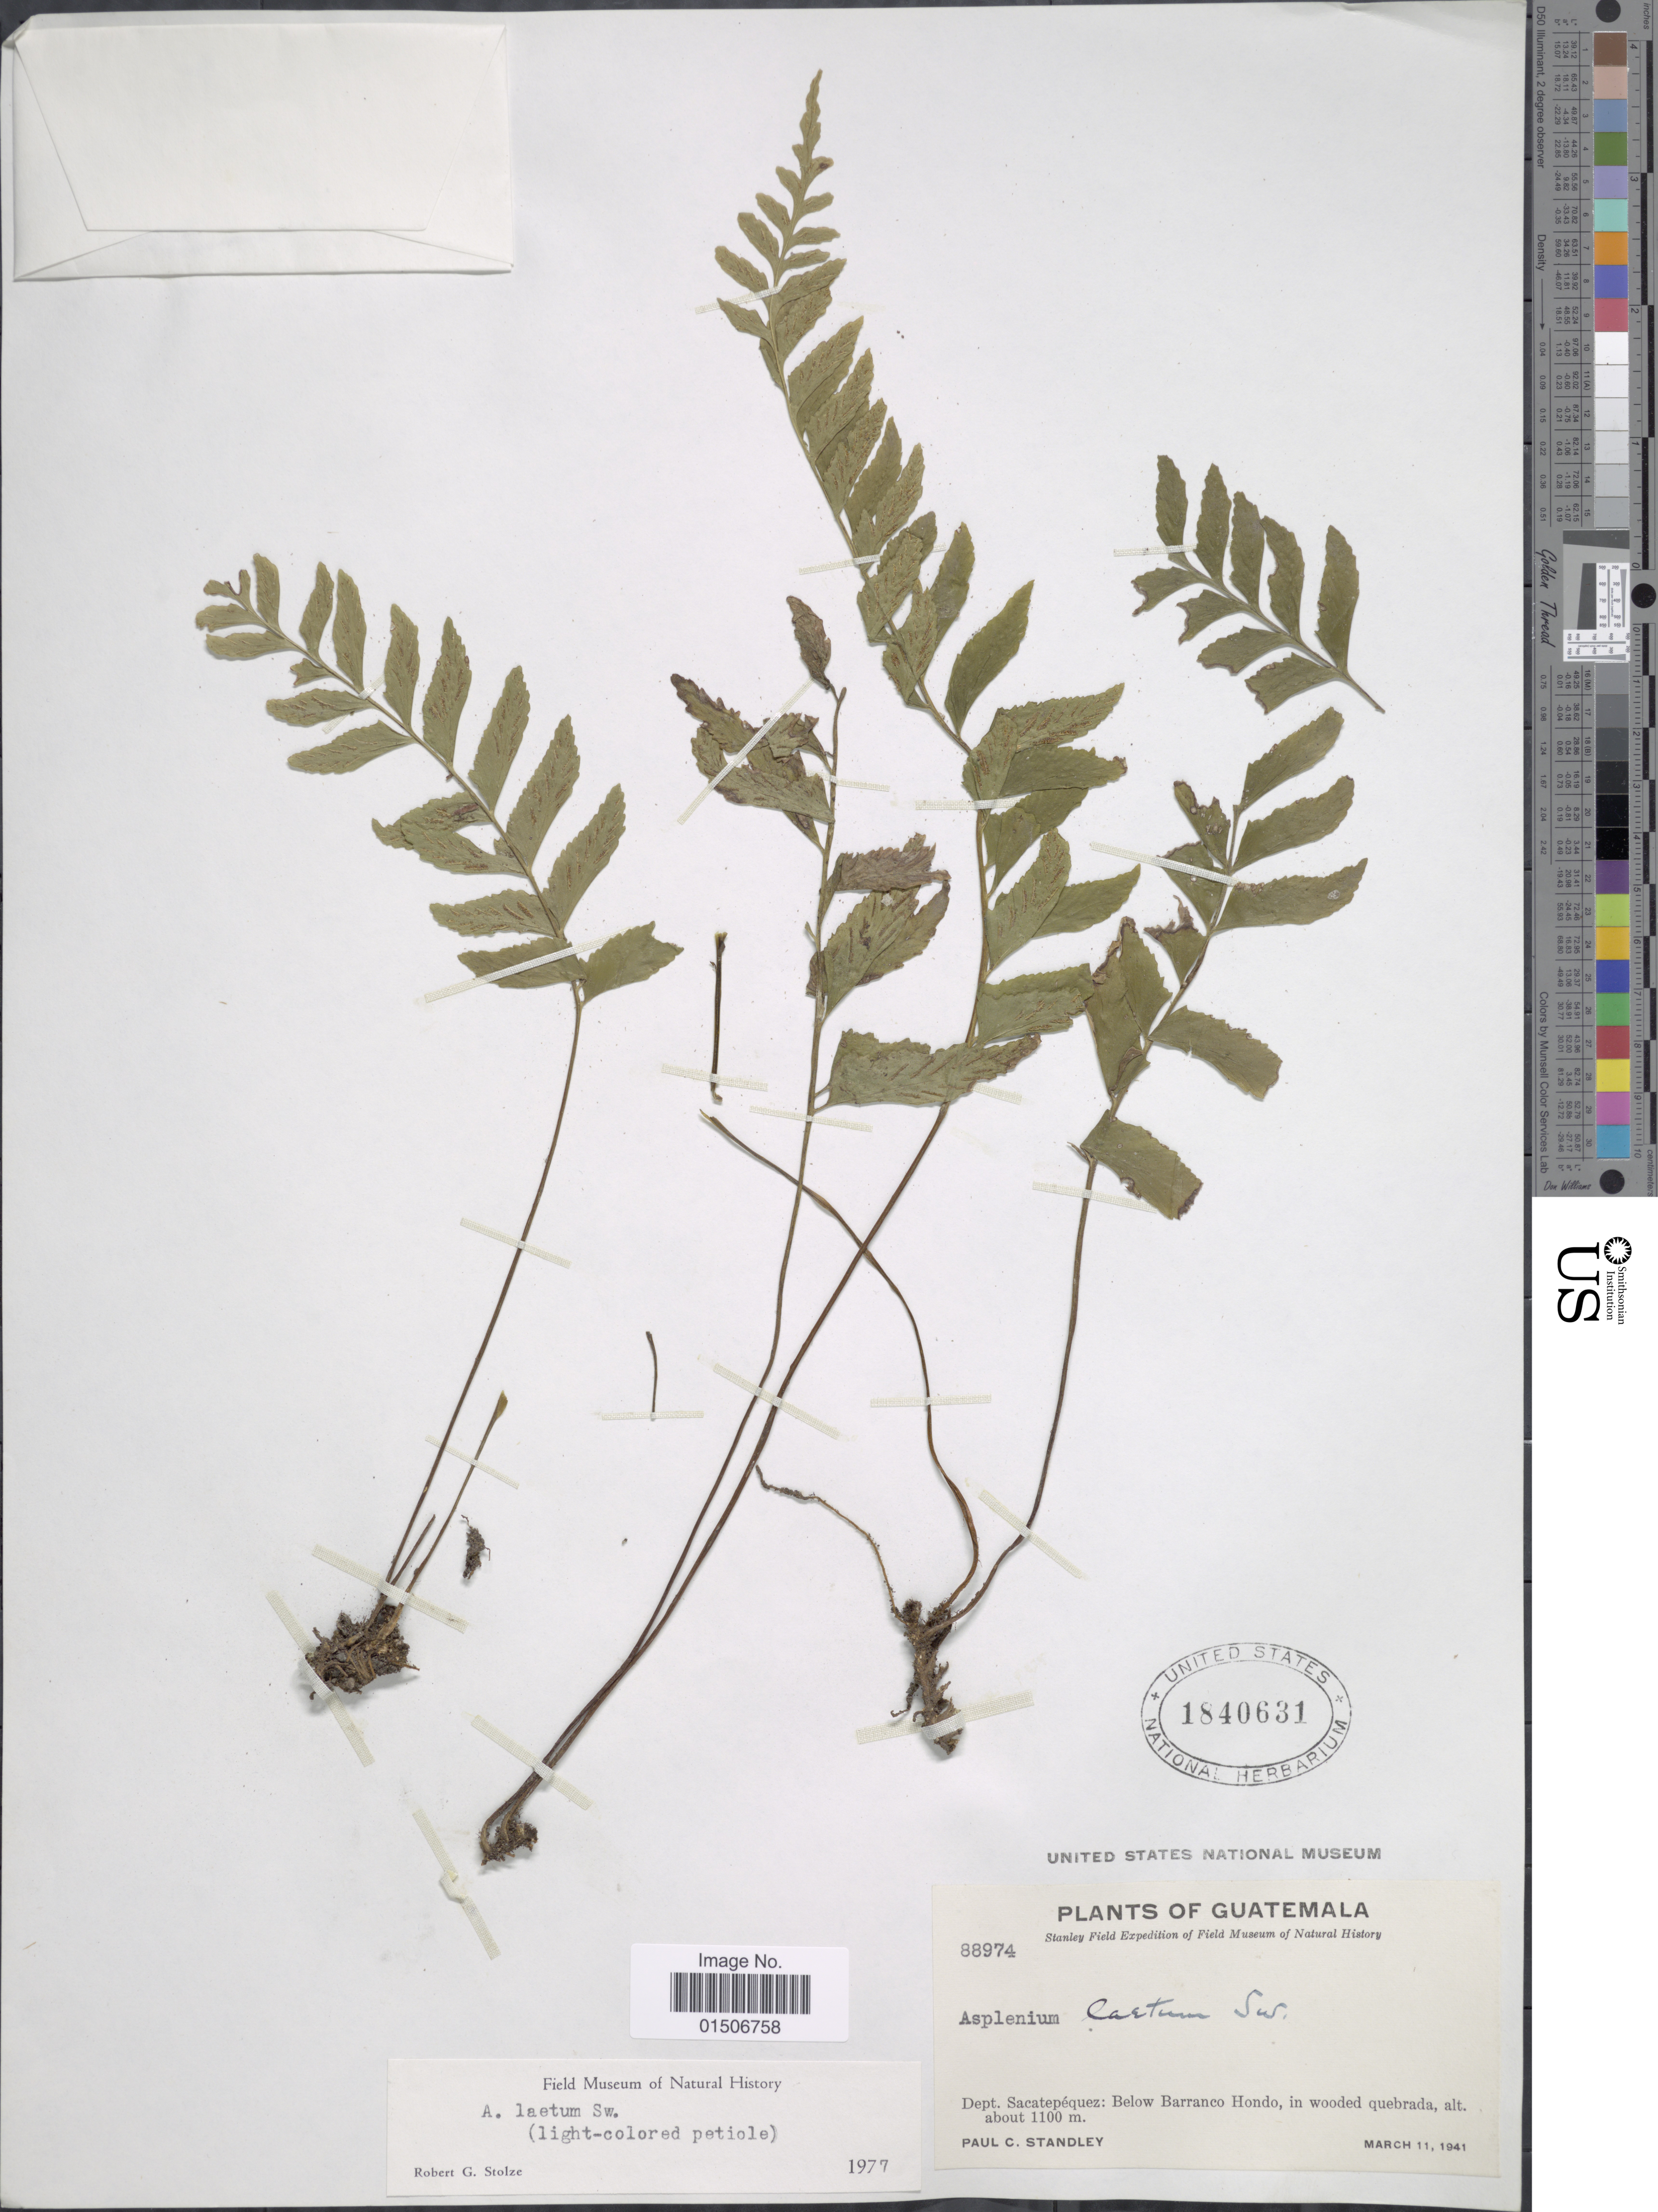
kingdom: Plantae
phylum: Tracheophyta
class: Polypodiopsida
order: Polypodiales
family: Aspleniaceae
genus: Asplenium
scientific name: Asplenium laetum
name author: Sw.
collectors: P. C. Standley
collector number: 88974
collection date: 1941-03-11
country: Guatemala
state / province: Sacatepéquez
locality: Dept. Sacatepéquez: Below Barranco Hondo, in wooded quebrada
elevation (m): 1100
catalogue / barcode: US 1840631